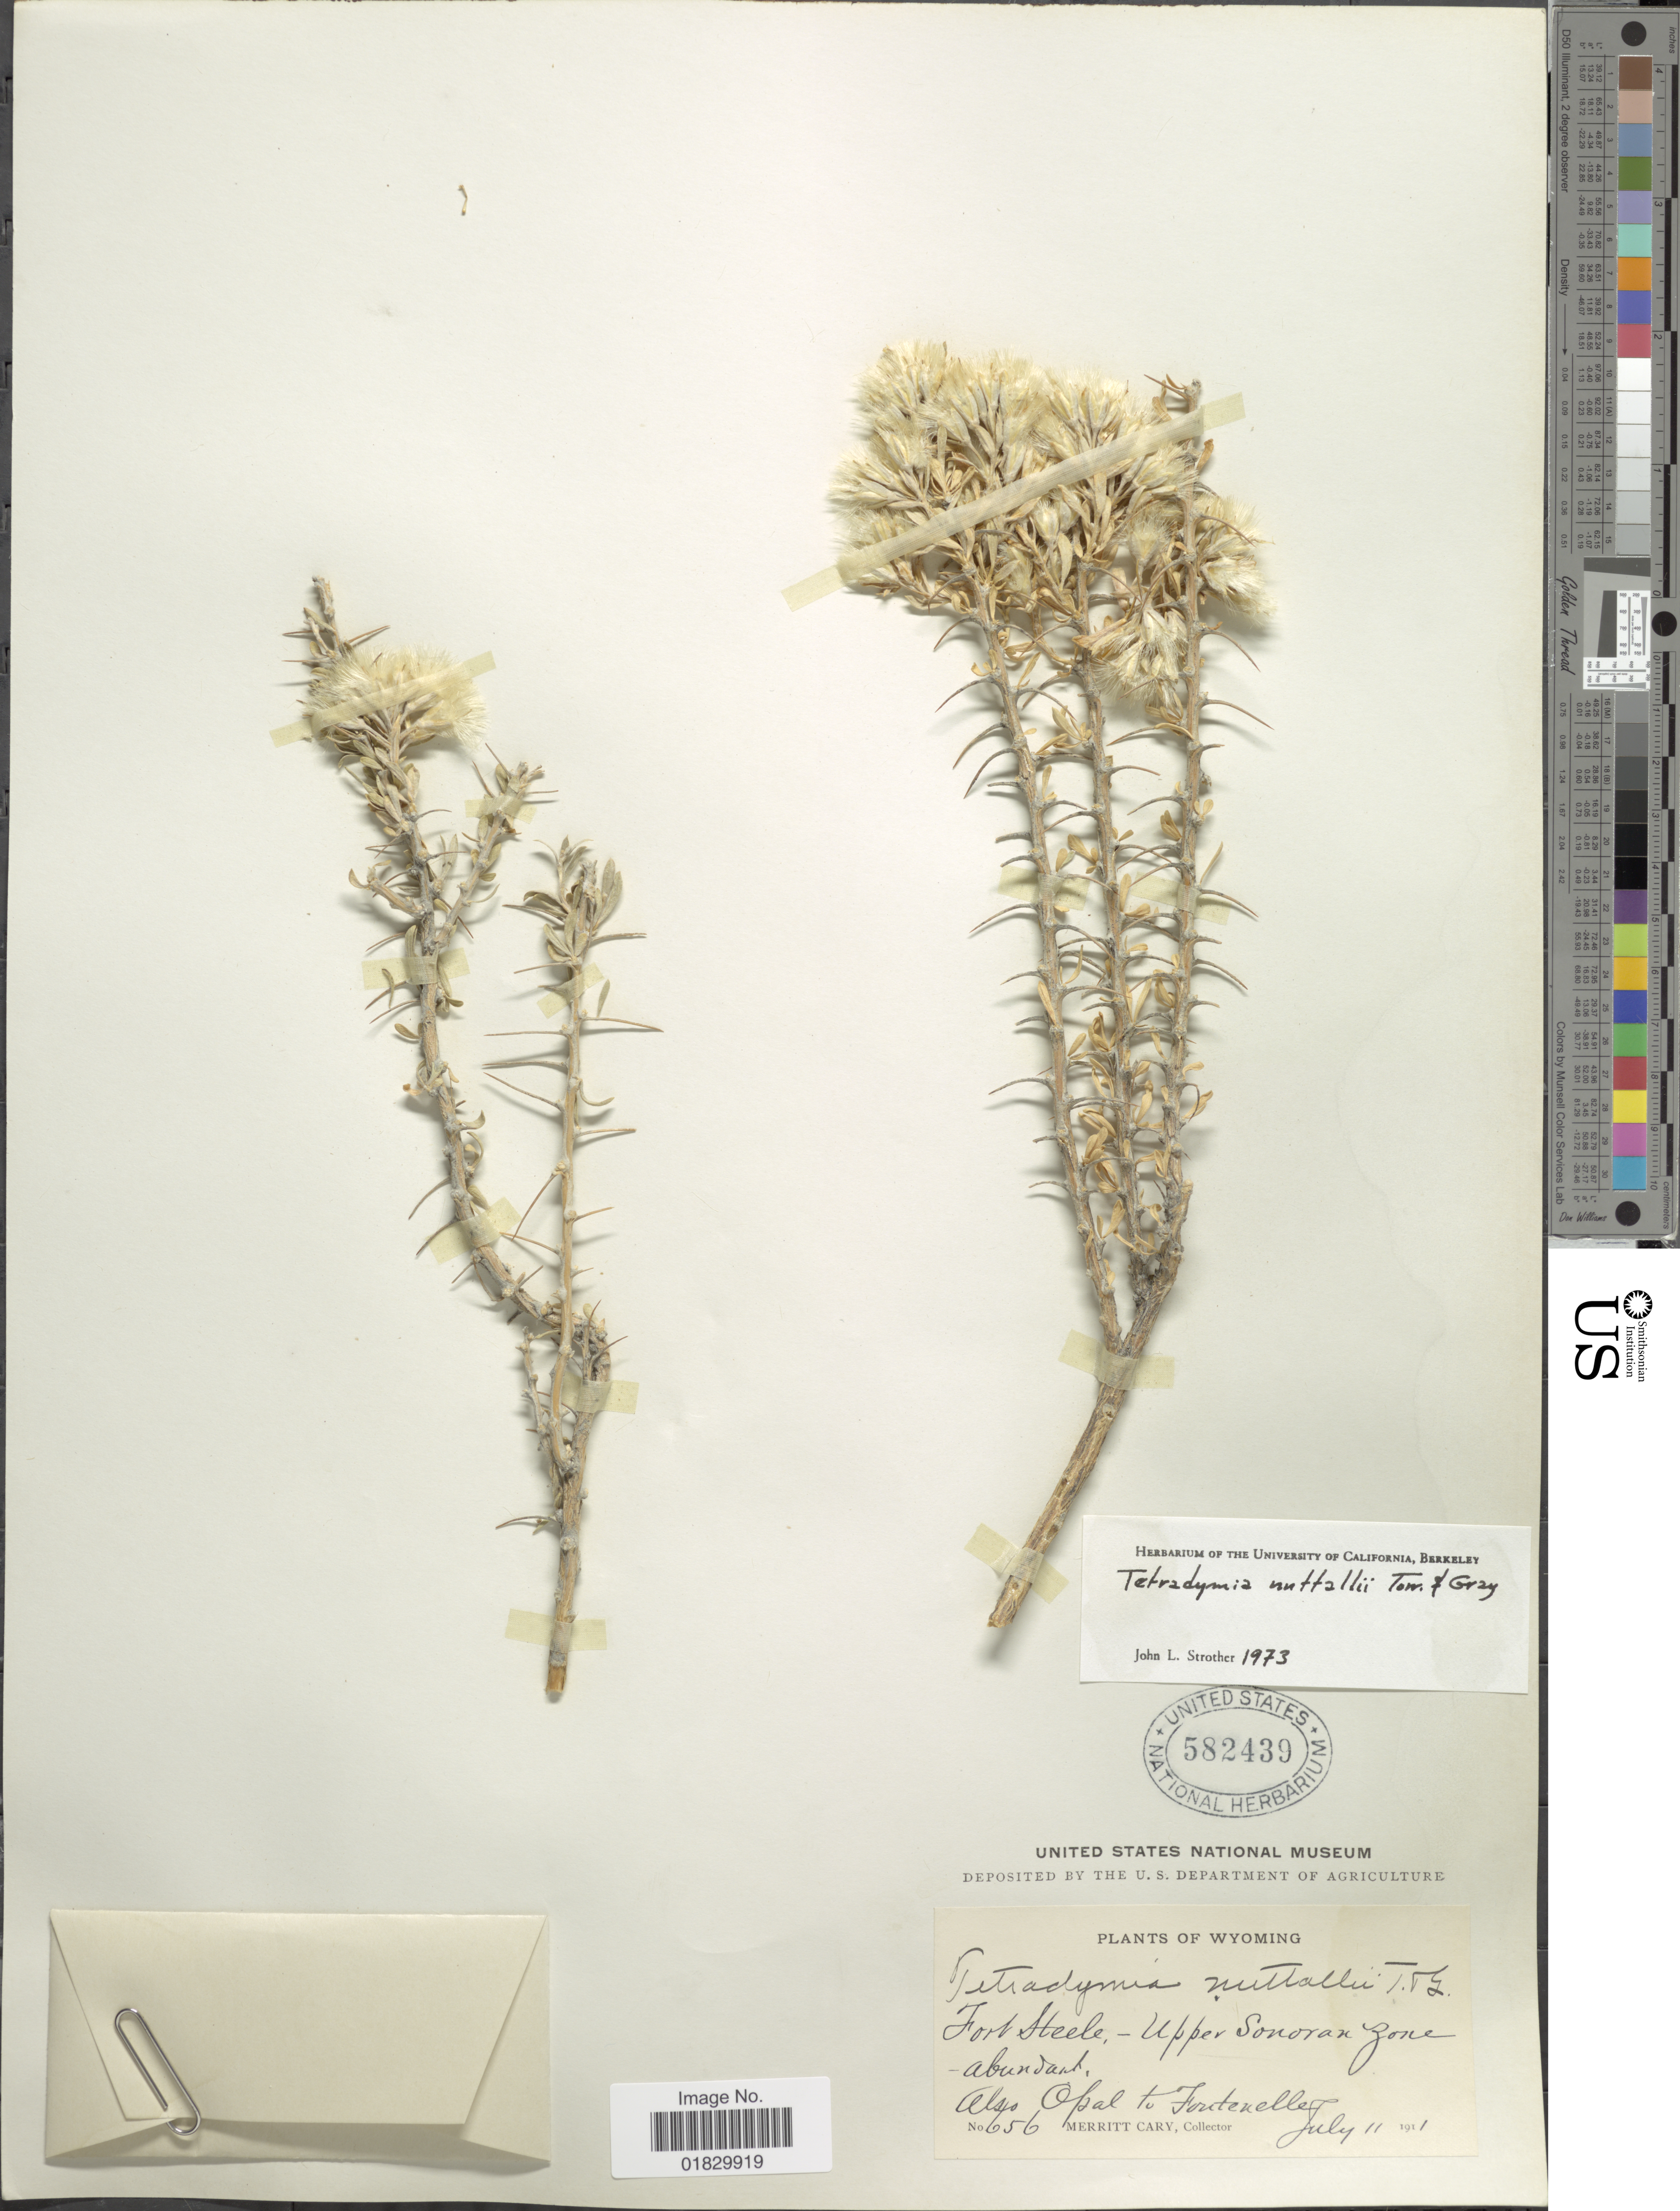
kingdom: Plantae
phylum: Tracheophyta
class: Magnoliopsida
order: Asterales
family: Asteraceae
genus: Tetradymia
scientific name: Tetradymia nuttallii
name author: Torr. & A. Gray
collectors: M. Cary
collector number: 656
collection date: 1911-07-11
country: United States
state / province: Wyoming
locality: Fort Steele, Upper Sonoran Zone, Also Opal to Fortenelle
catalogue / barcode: US 582439